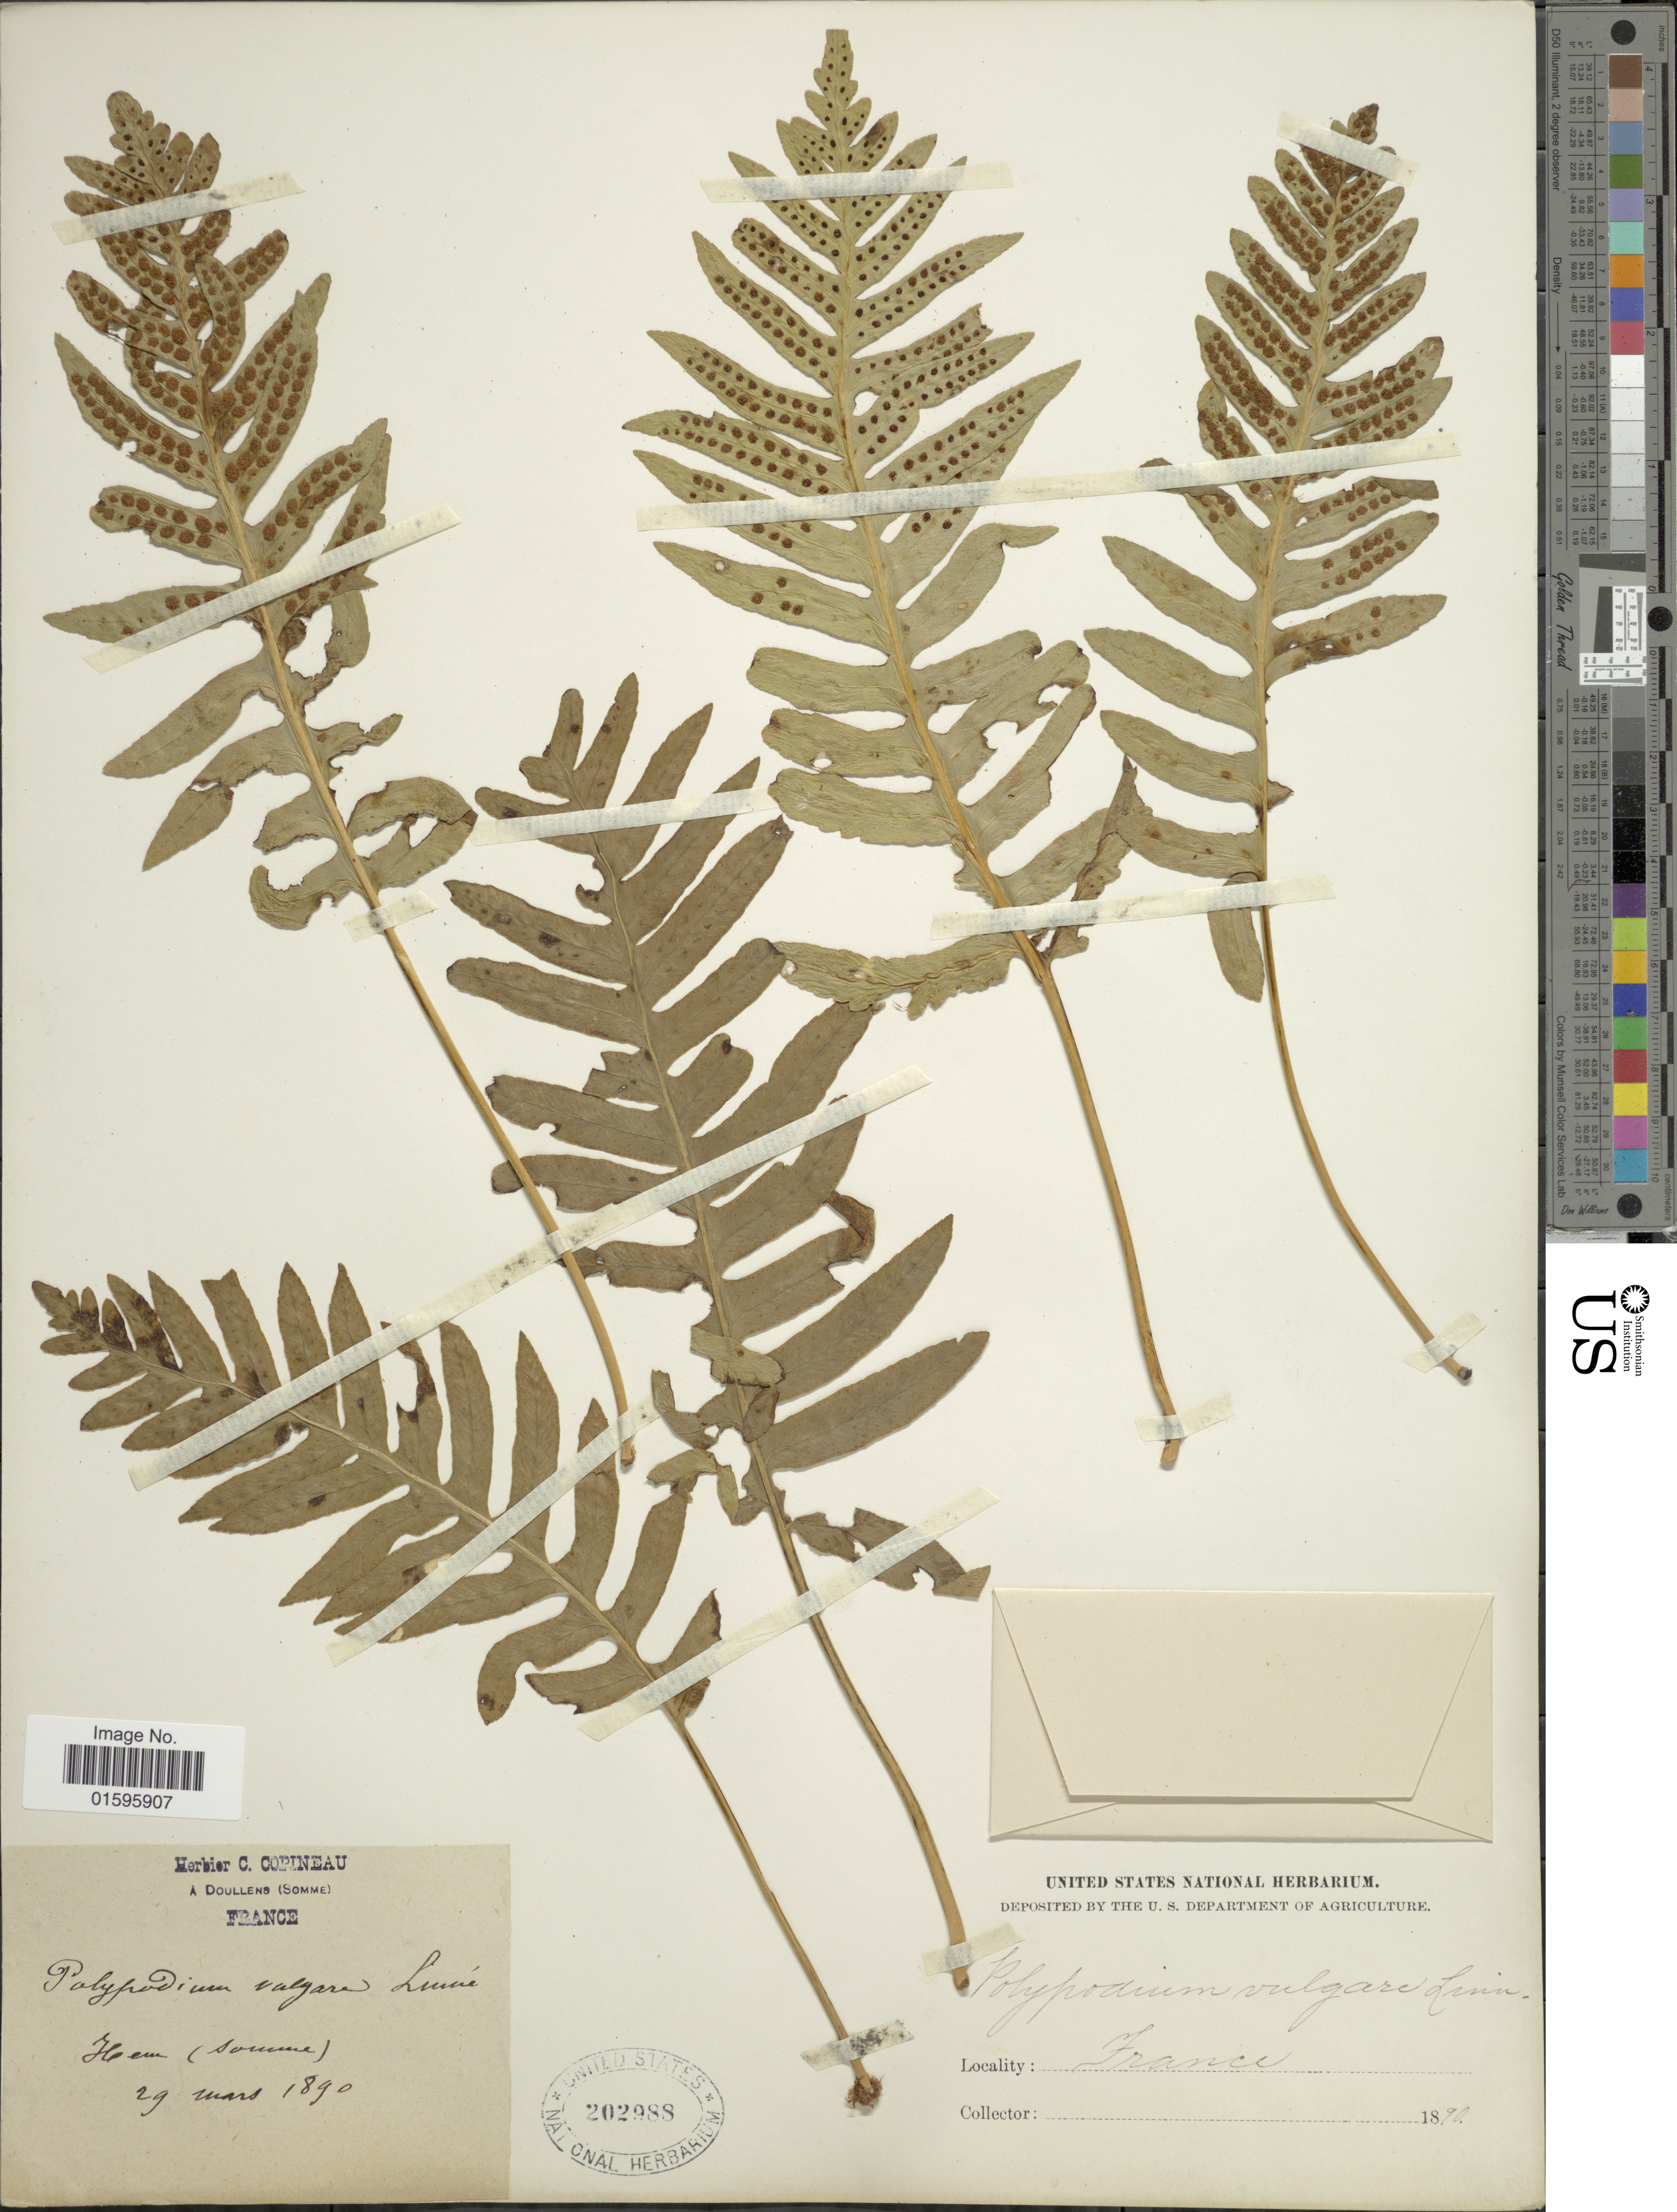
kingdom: Plantae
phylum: Tracheophyta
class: Polypodiopsida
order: Polypodiales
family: Polypodiaceae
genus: Polypodium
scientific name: Polypodium vulgare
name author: L.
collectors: ex herb. C. Copineau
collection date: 1890-03-29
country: France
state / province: Hauts-de-France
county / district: Somme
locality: Hem (Somme)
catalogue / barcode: US 202988